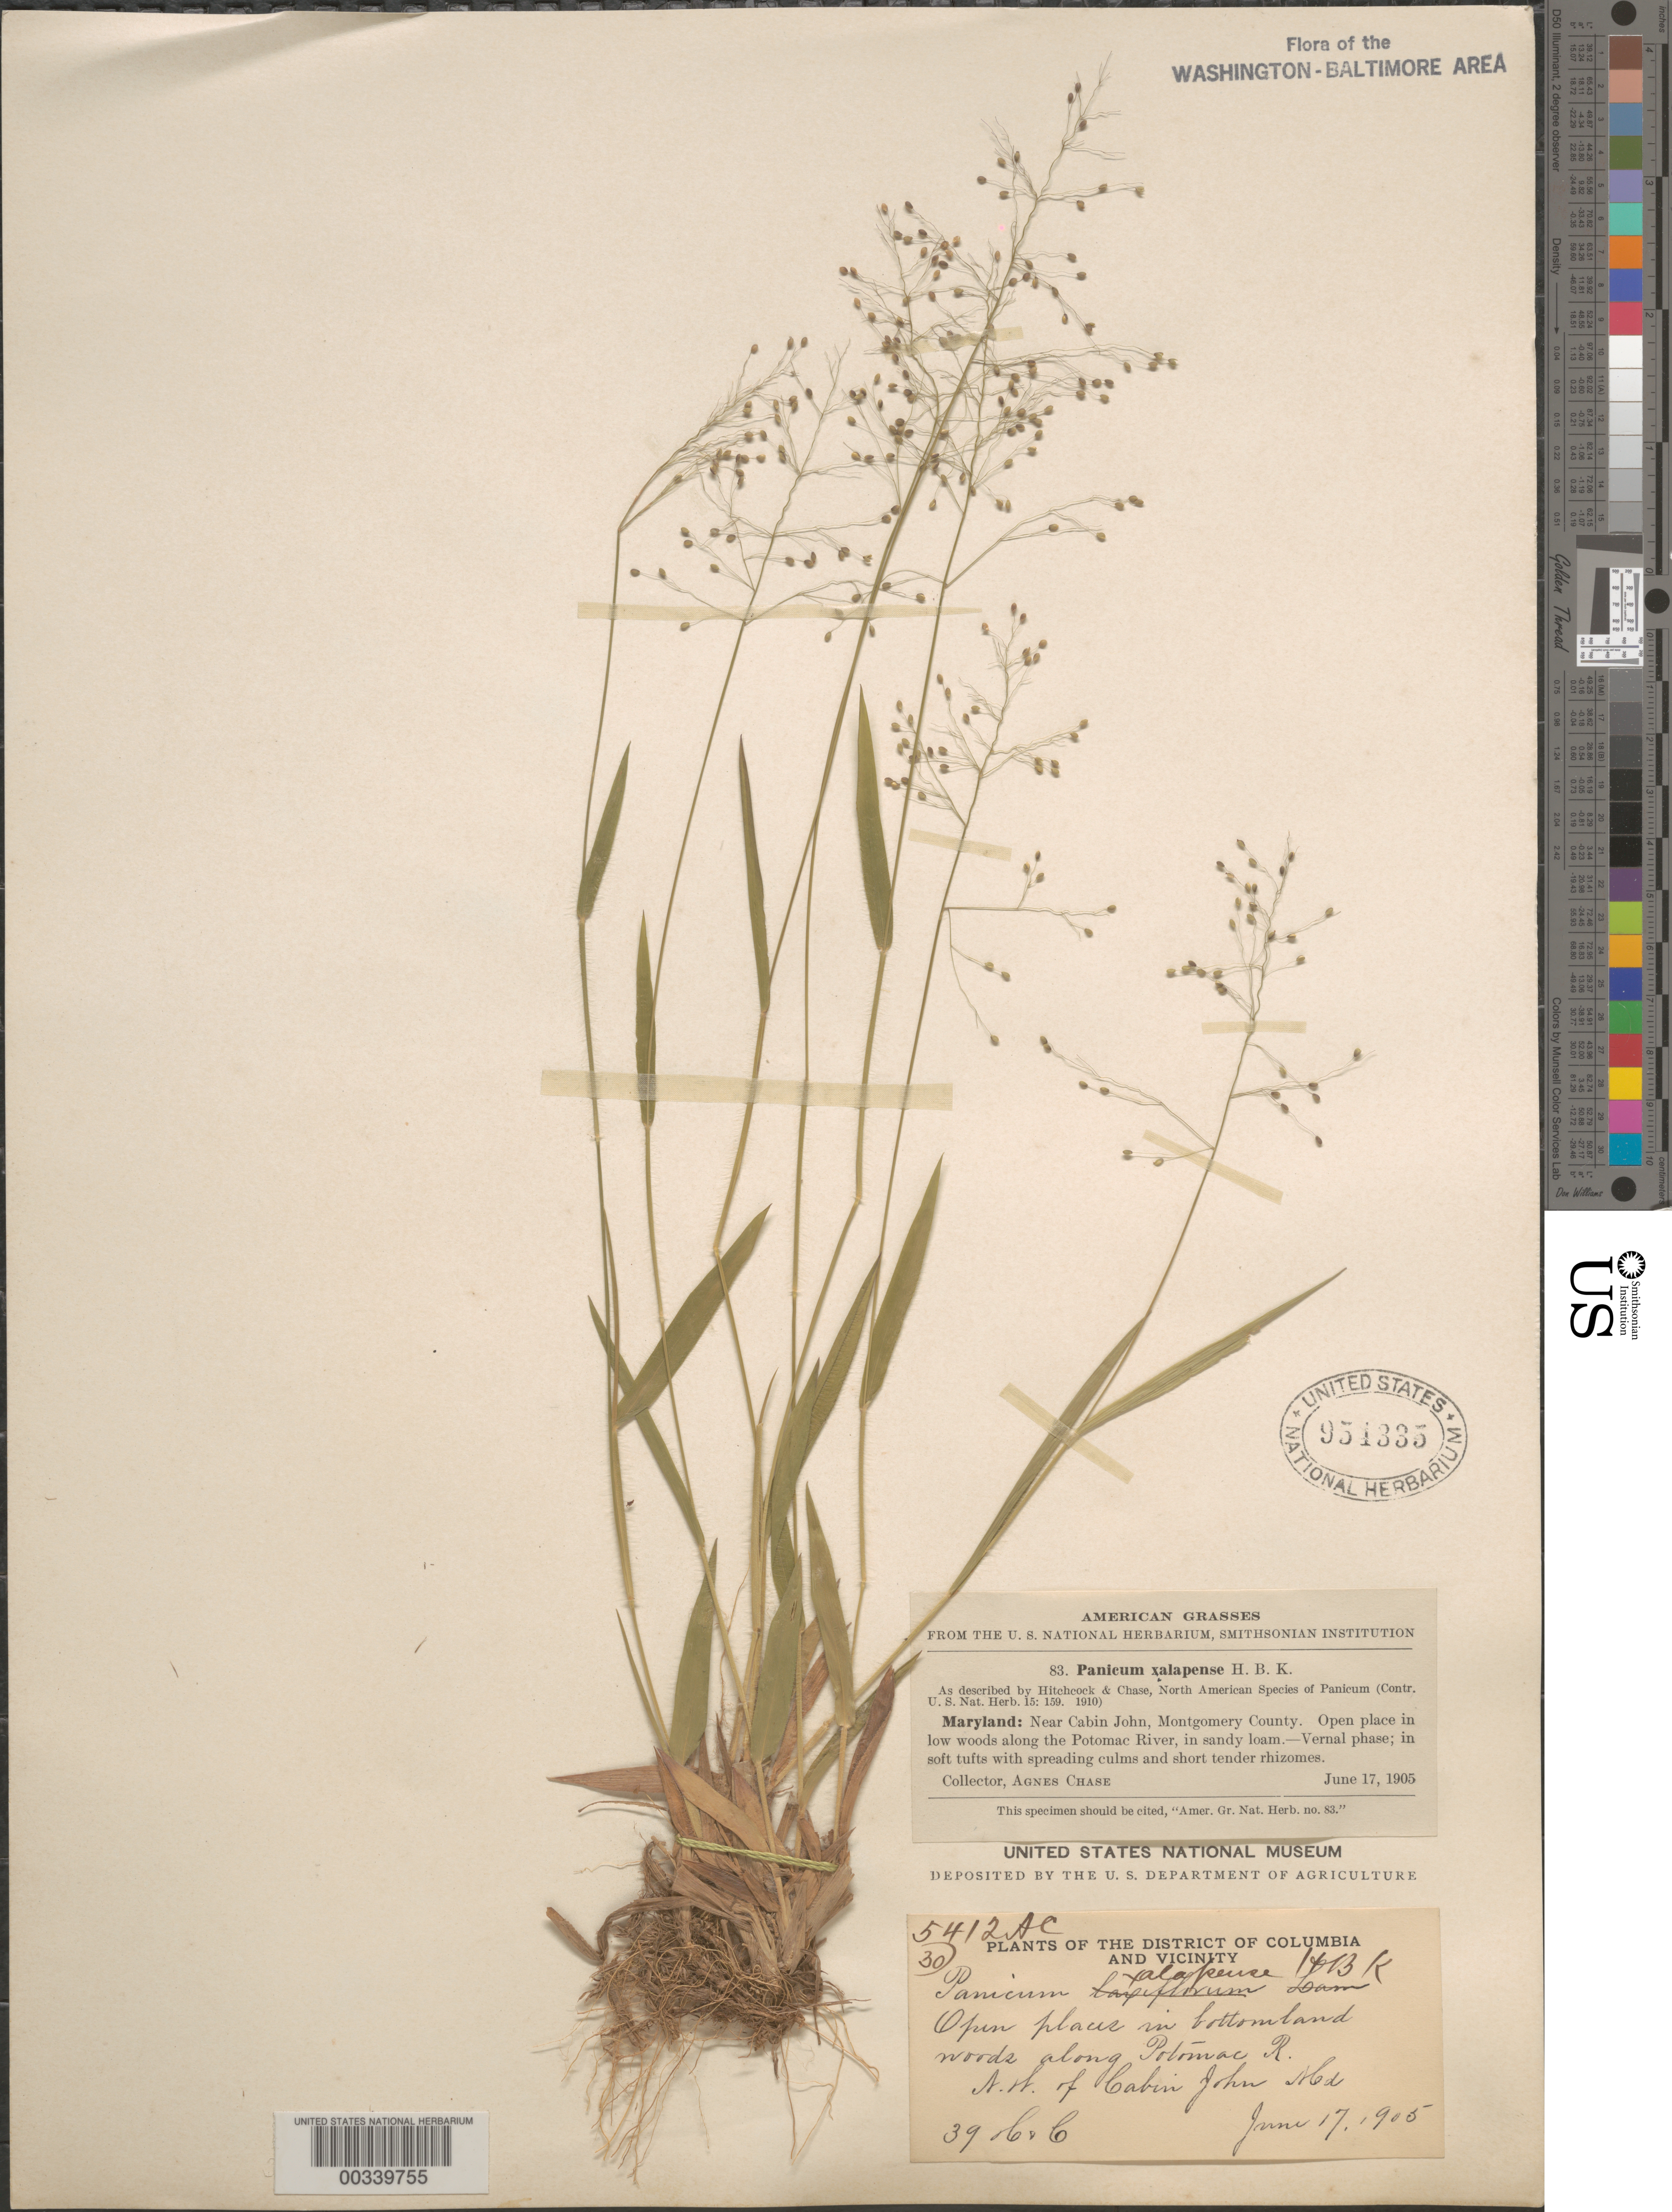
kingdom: Plantae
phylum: Tracheophyta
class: Liliopsida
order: Poales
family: Poaceae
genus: Dichanthelium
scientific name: Dichanthelium laxiflorum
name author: (Lam.) Gould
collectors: A. Chase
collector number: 5412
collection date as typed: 17 Jun 1905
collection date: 1905-06-17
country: United States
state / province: Maryland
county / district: Montgomery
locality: NW of Cabin John C. & O. Canal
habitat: Bottomland woods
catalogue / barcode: US 951335